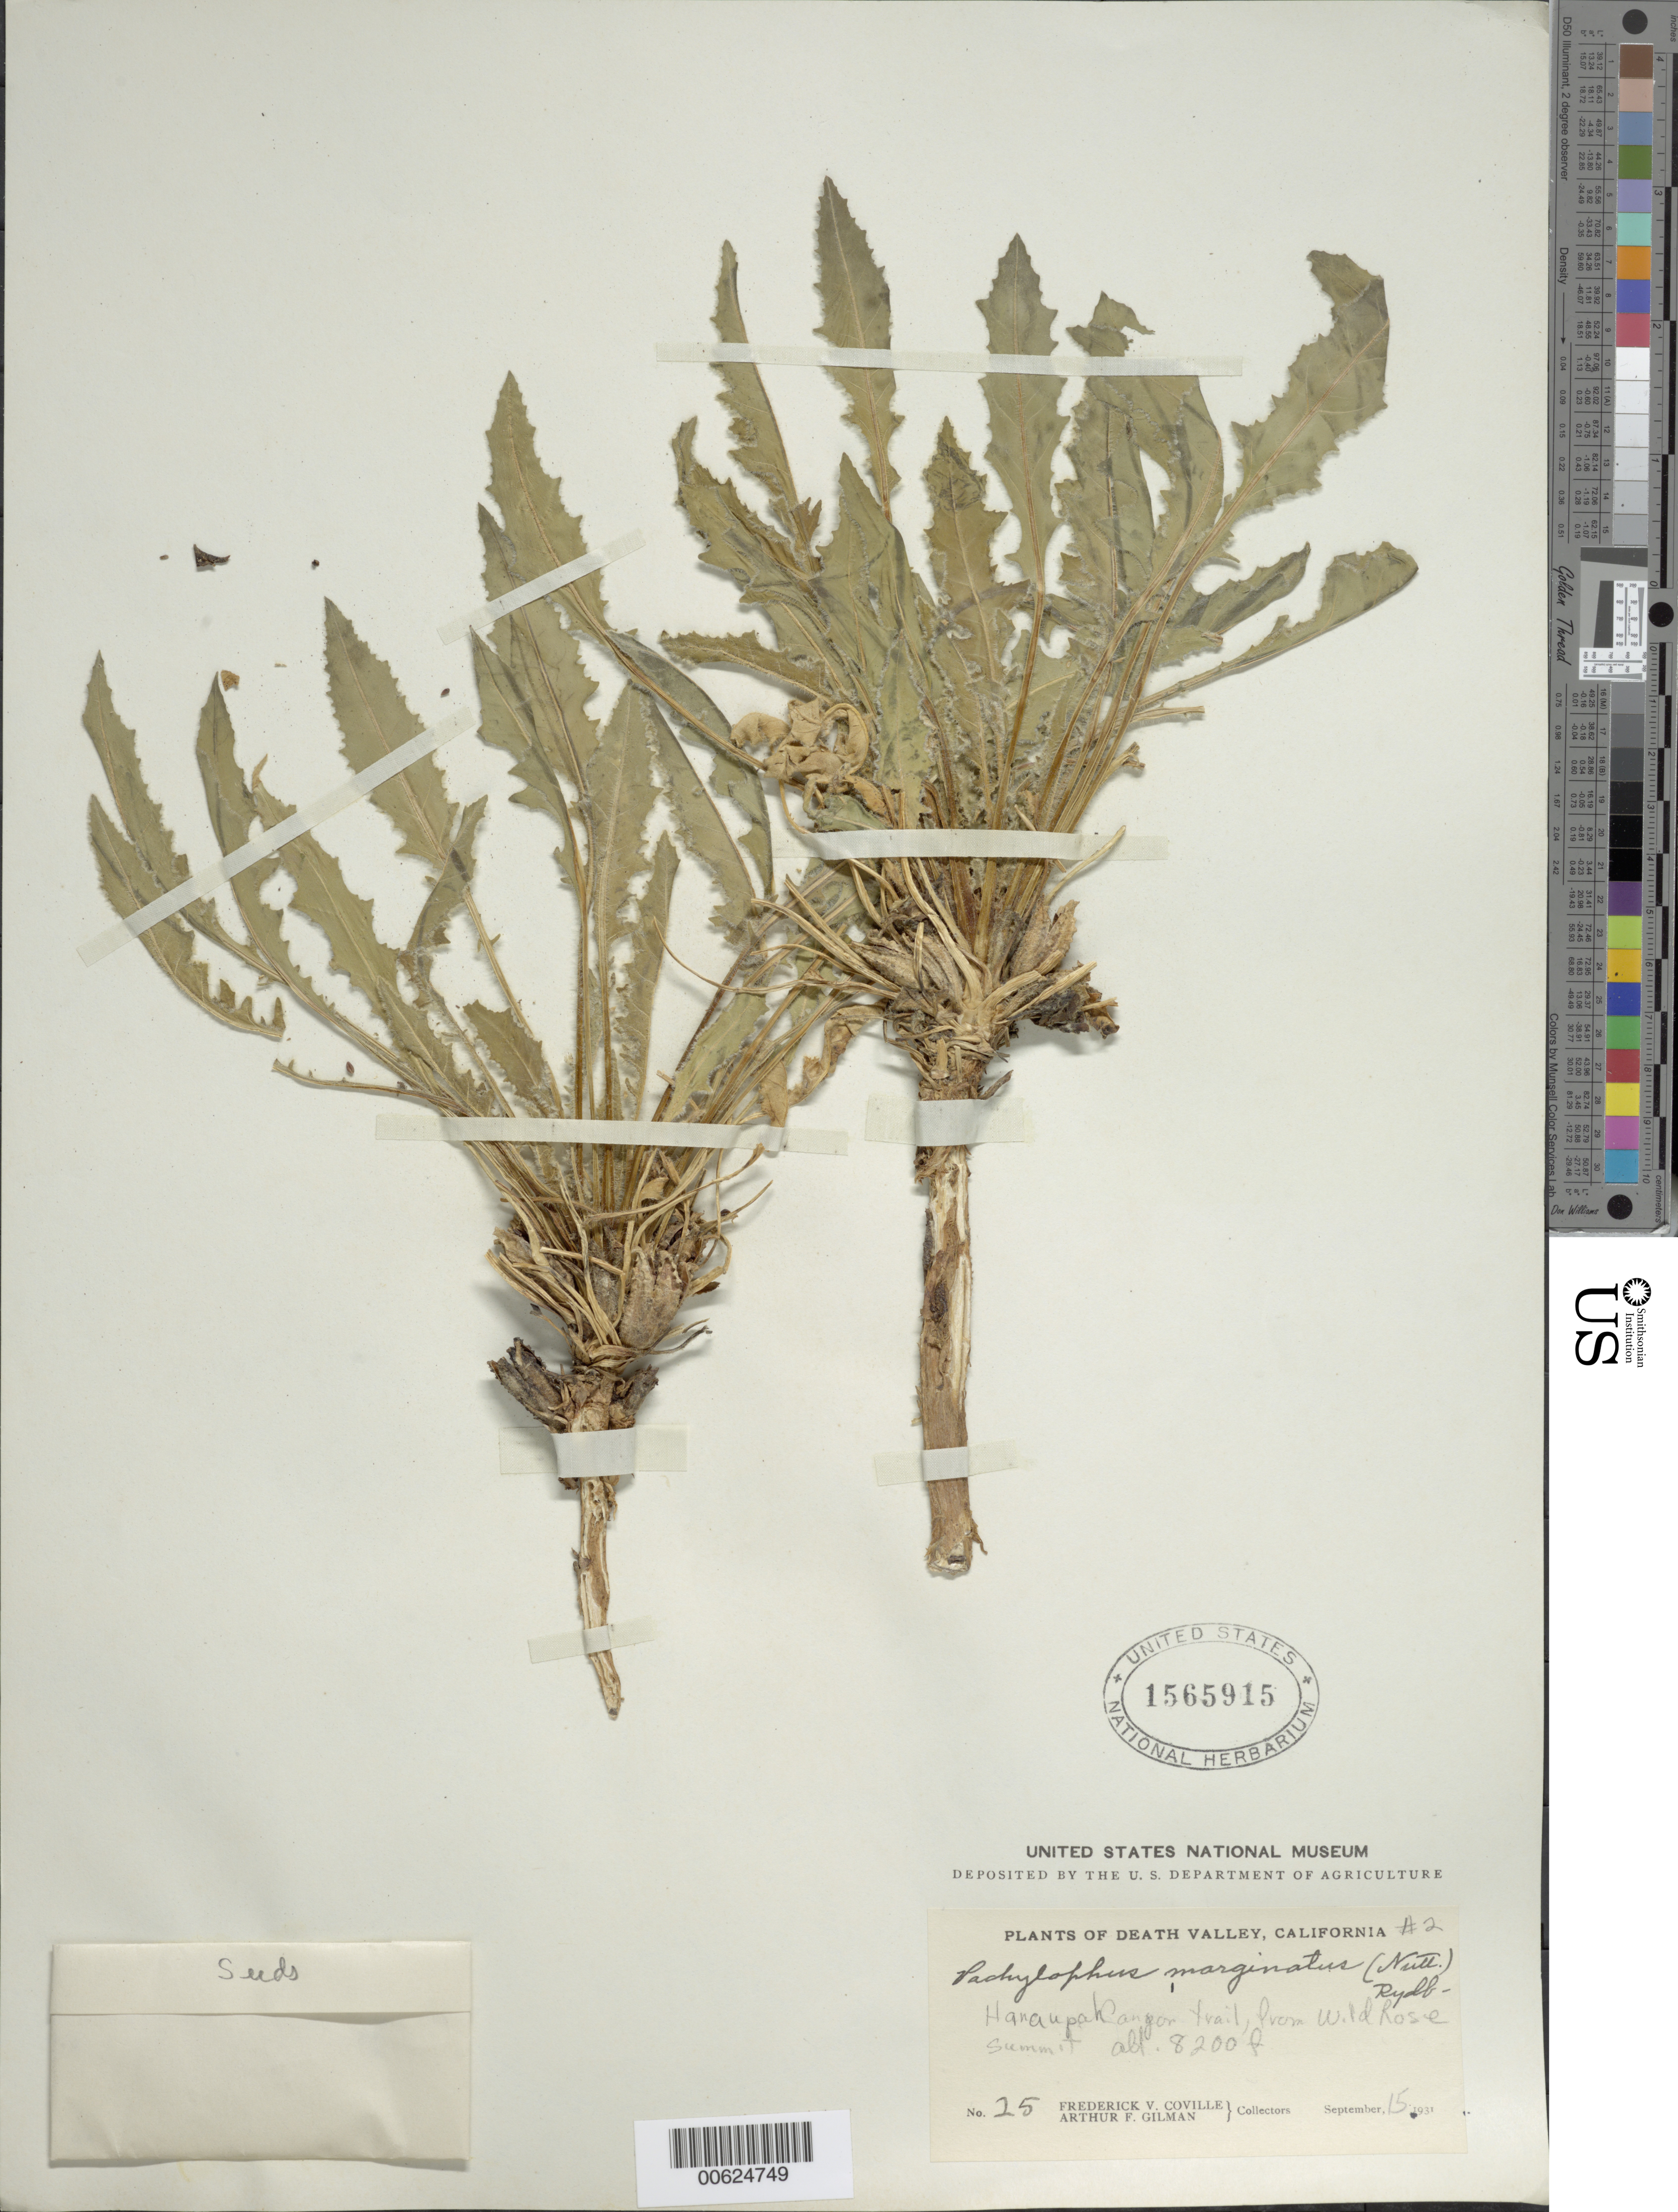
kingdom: Plantae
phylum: Tracheophyta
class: Magnoliopsida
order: Myrtales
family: Onagraceae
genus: Oenothera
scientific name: Oenothera cespitosa subsp. marginata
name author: (Nutt. ex Hook. & Arn.) Munz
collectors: F. V. Coville & A. Gilman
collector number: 25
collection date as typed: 15 Sep 1931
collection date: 1931-09-15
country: United States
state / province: California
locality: Death Valley, Hananhab Canyon Trail from Wild Rose summit.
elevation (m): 2499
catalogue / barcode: US 1565915